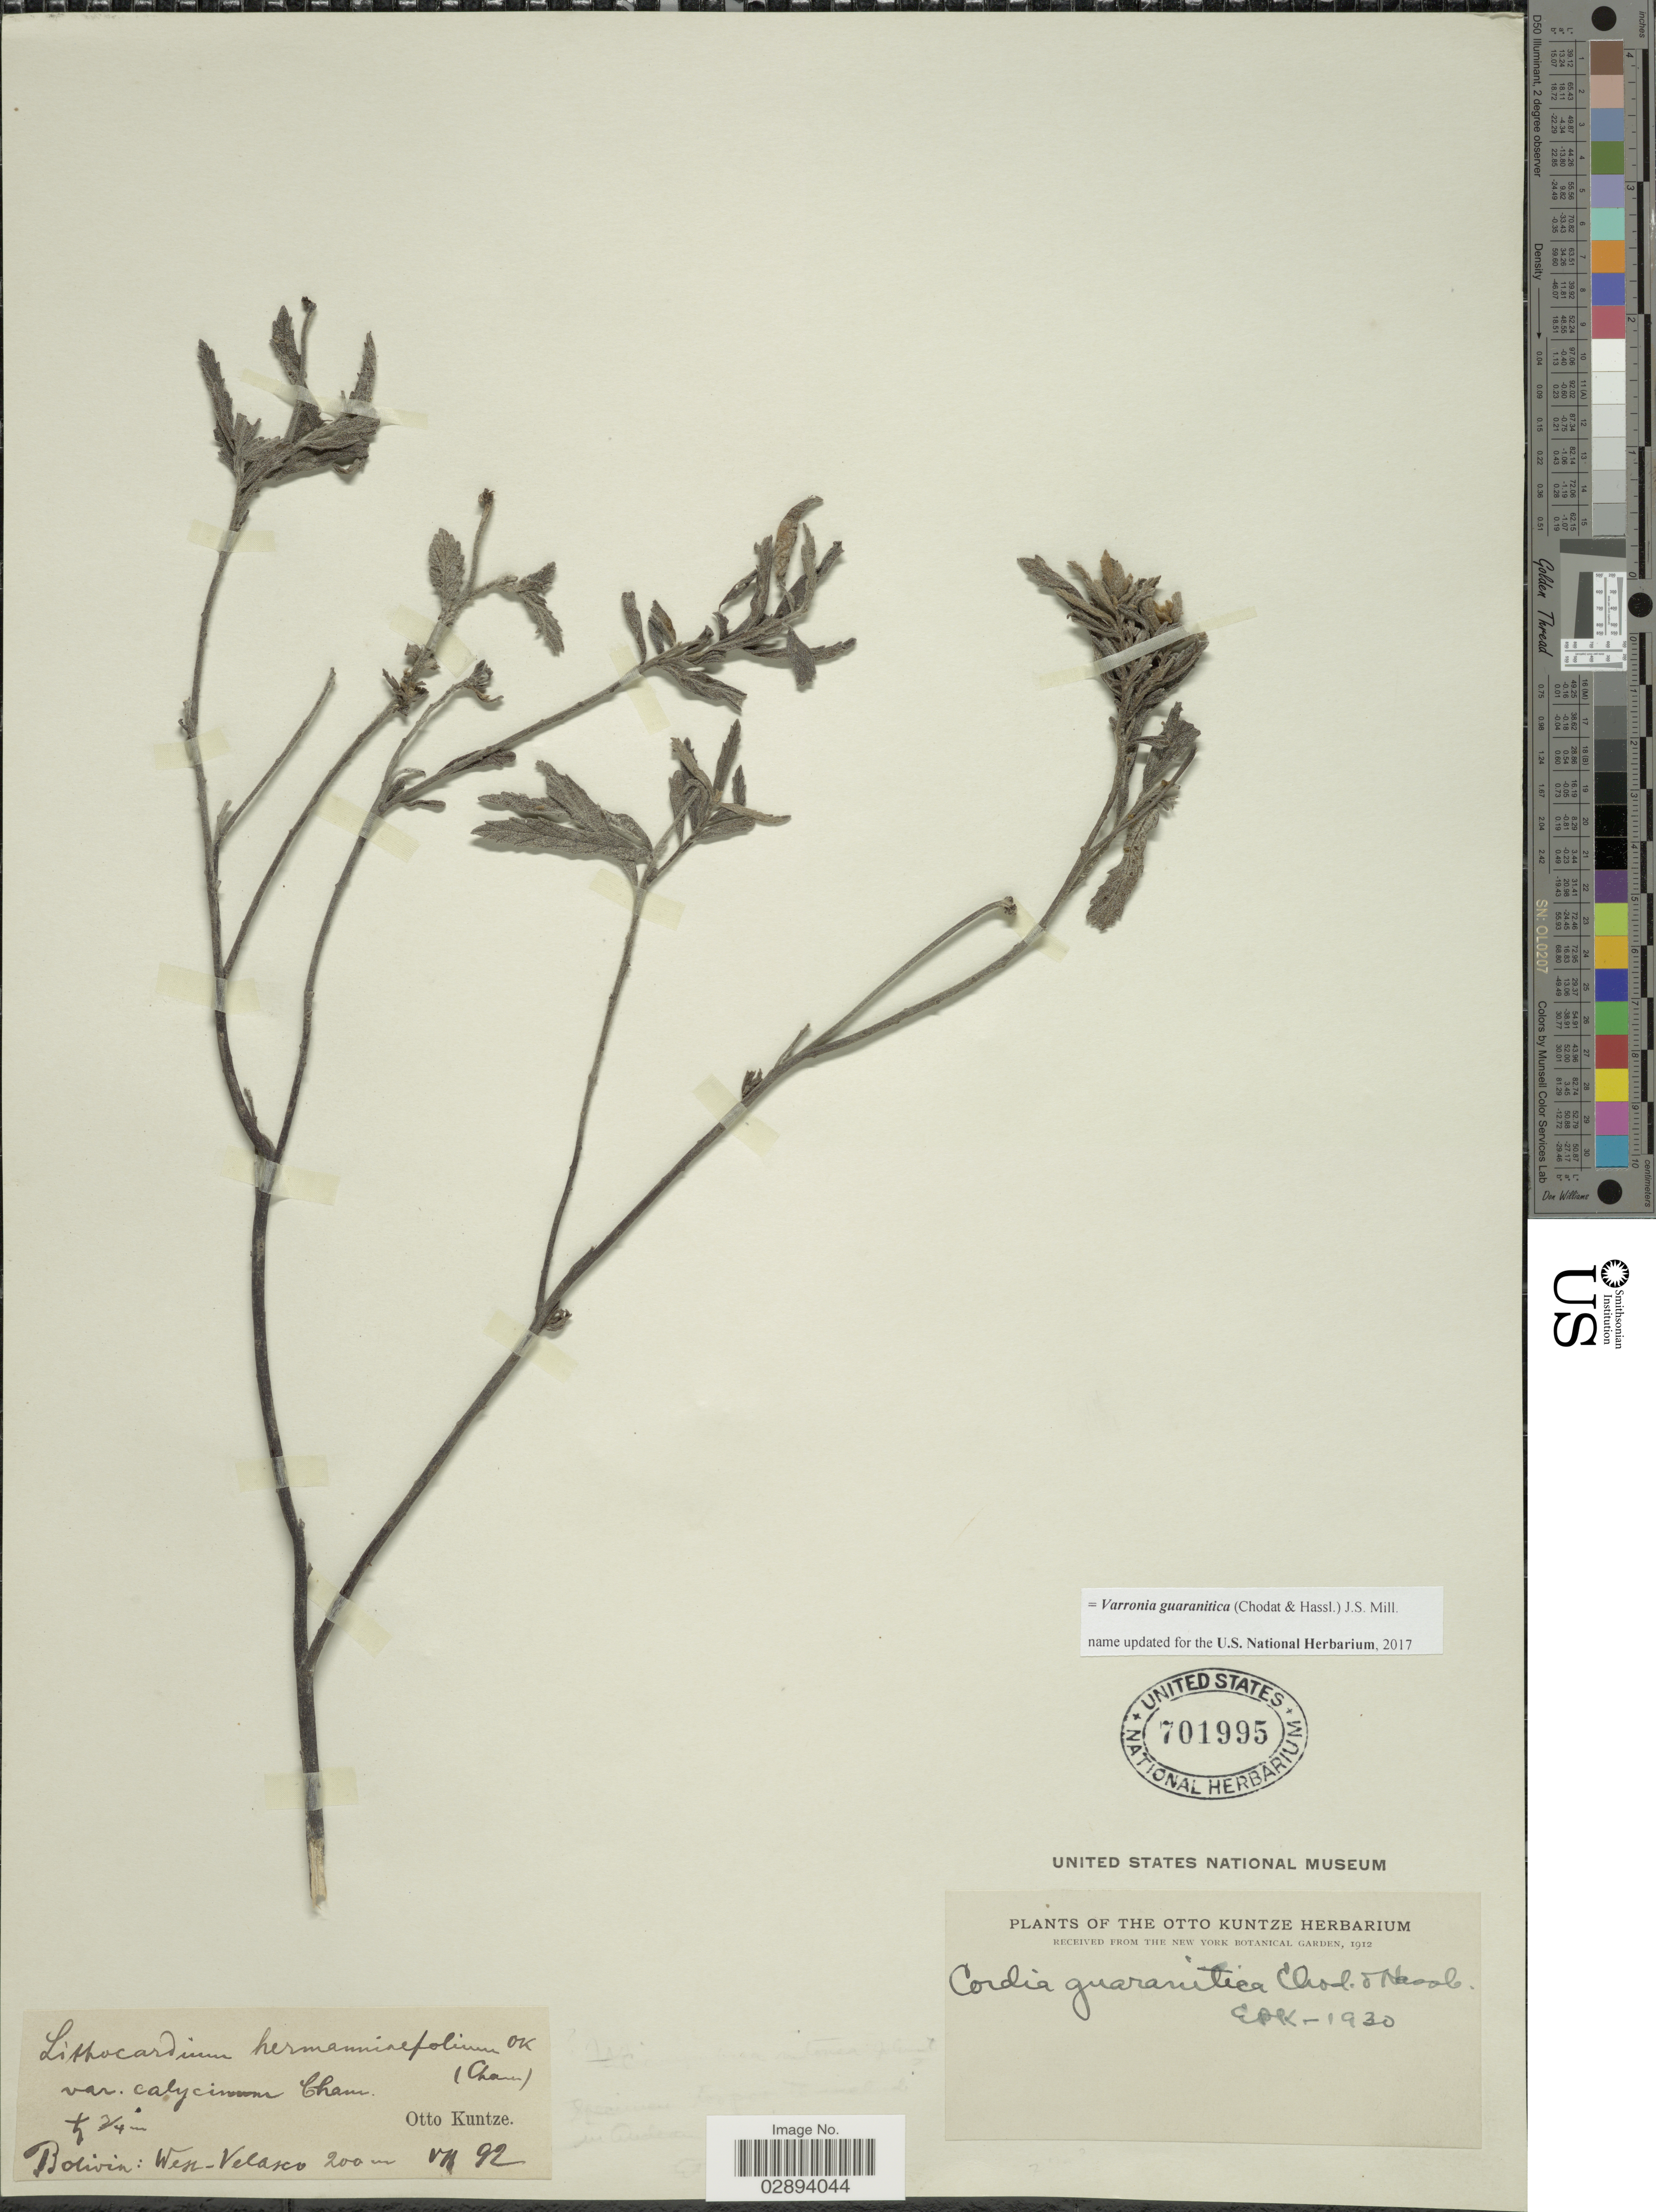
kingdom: Plantae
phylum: Tracheophyta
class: Magnoliopsida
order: Boraginales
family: Cordiaceae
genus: Varronia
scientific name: Varronia guaranitica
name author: (Chodat & Hassl.) J.S. Mill.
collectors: C.E.O. Kuntze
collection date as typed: Transcribed d/m/y: /7/92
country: Bolivia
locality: Wen-Velasco.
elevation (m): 200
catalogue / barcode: US 701995